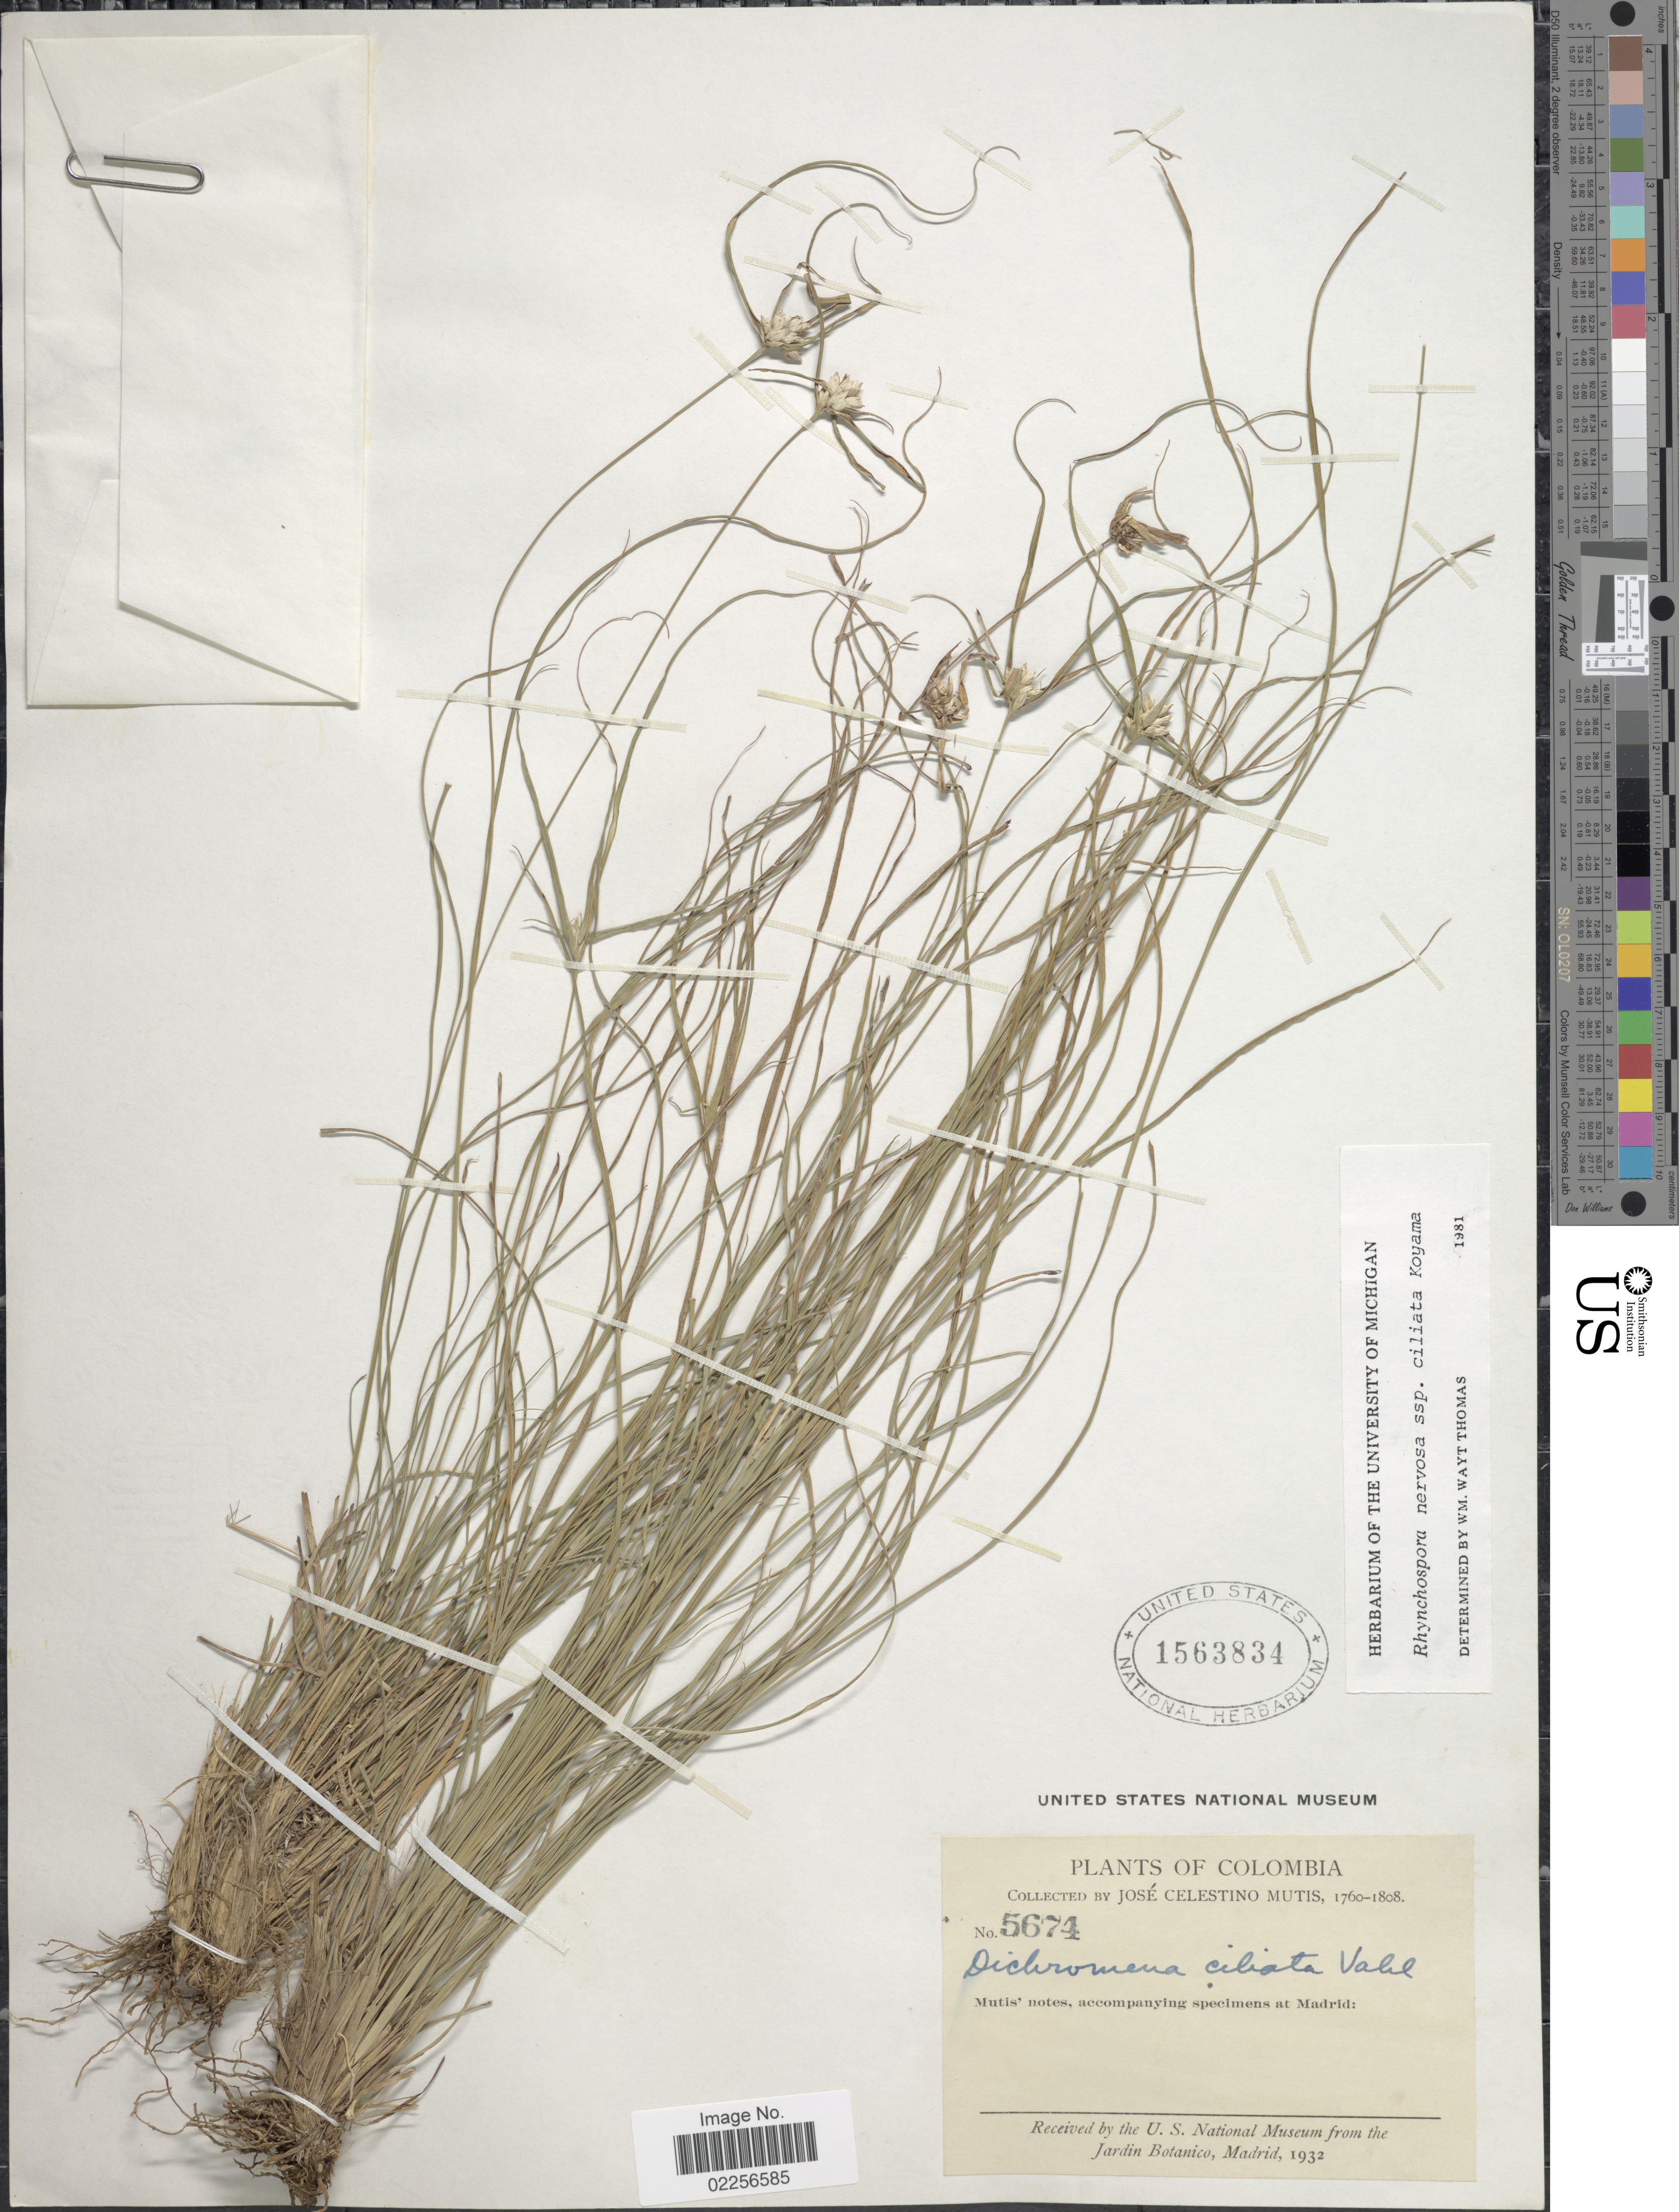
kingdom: Plantae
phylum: Tracheophyta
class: Liliopsida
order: Poales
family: Cyperaceae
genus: Rhynchospora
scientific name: Rhynchospora ciliata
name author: (G. Mey.) Kük.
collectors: J. C. B. Mutis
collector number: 5674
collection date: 1760/1808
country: Colombia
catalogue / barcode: US 1563834